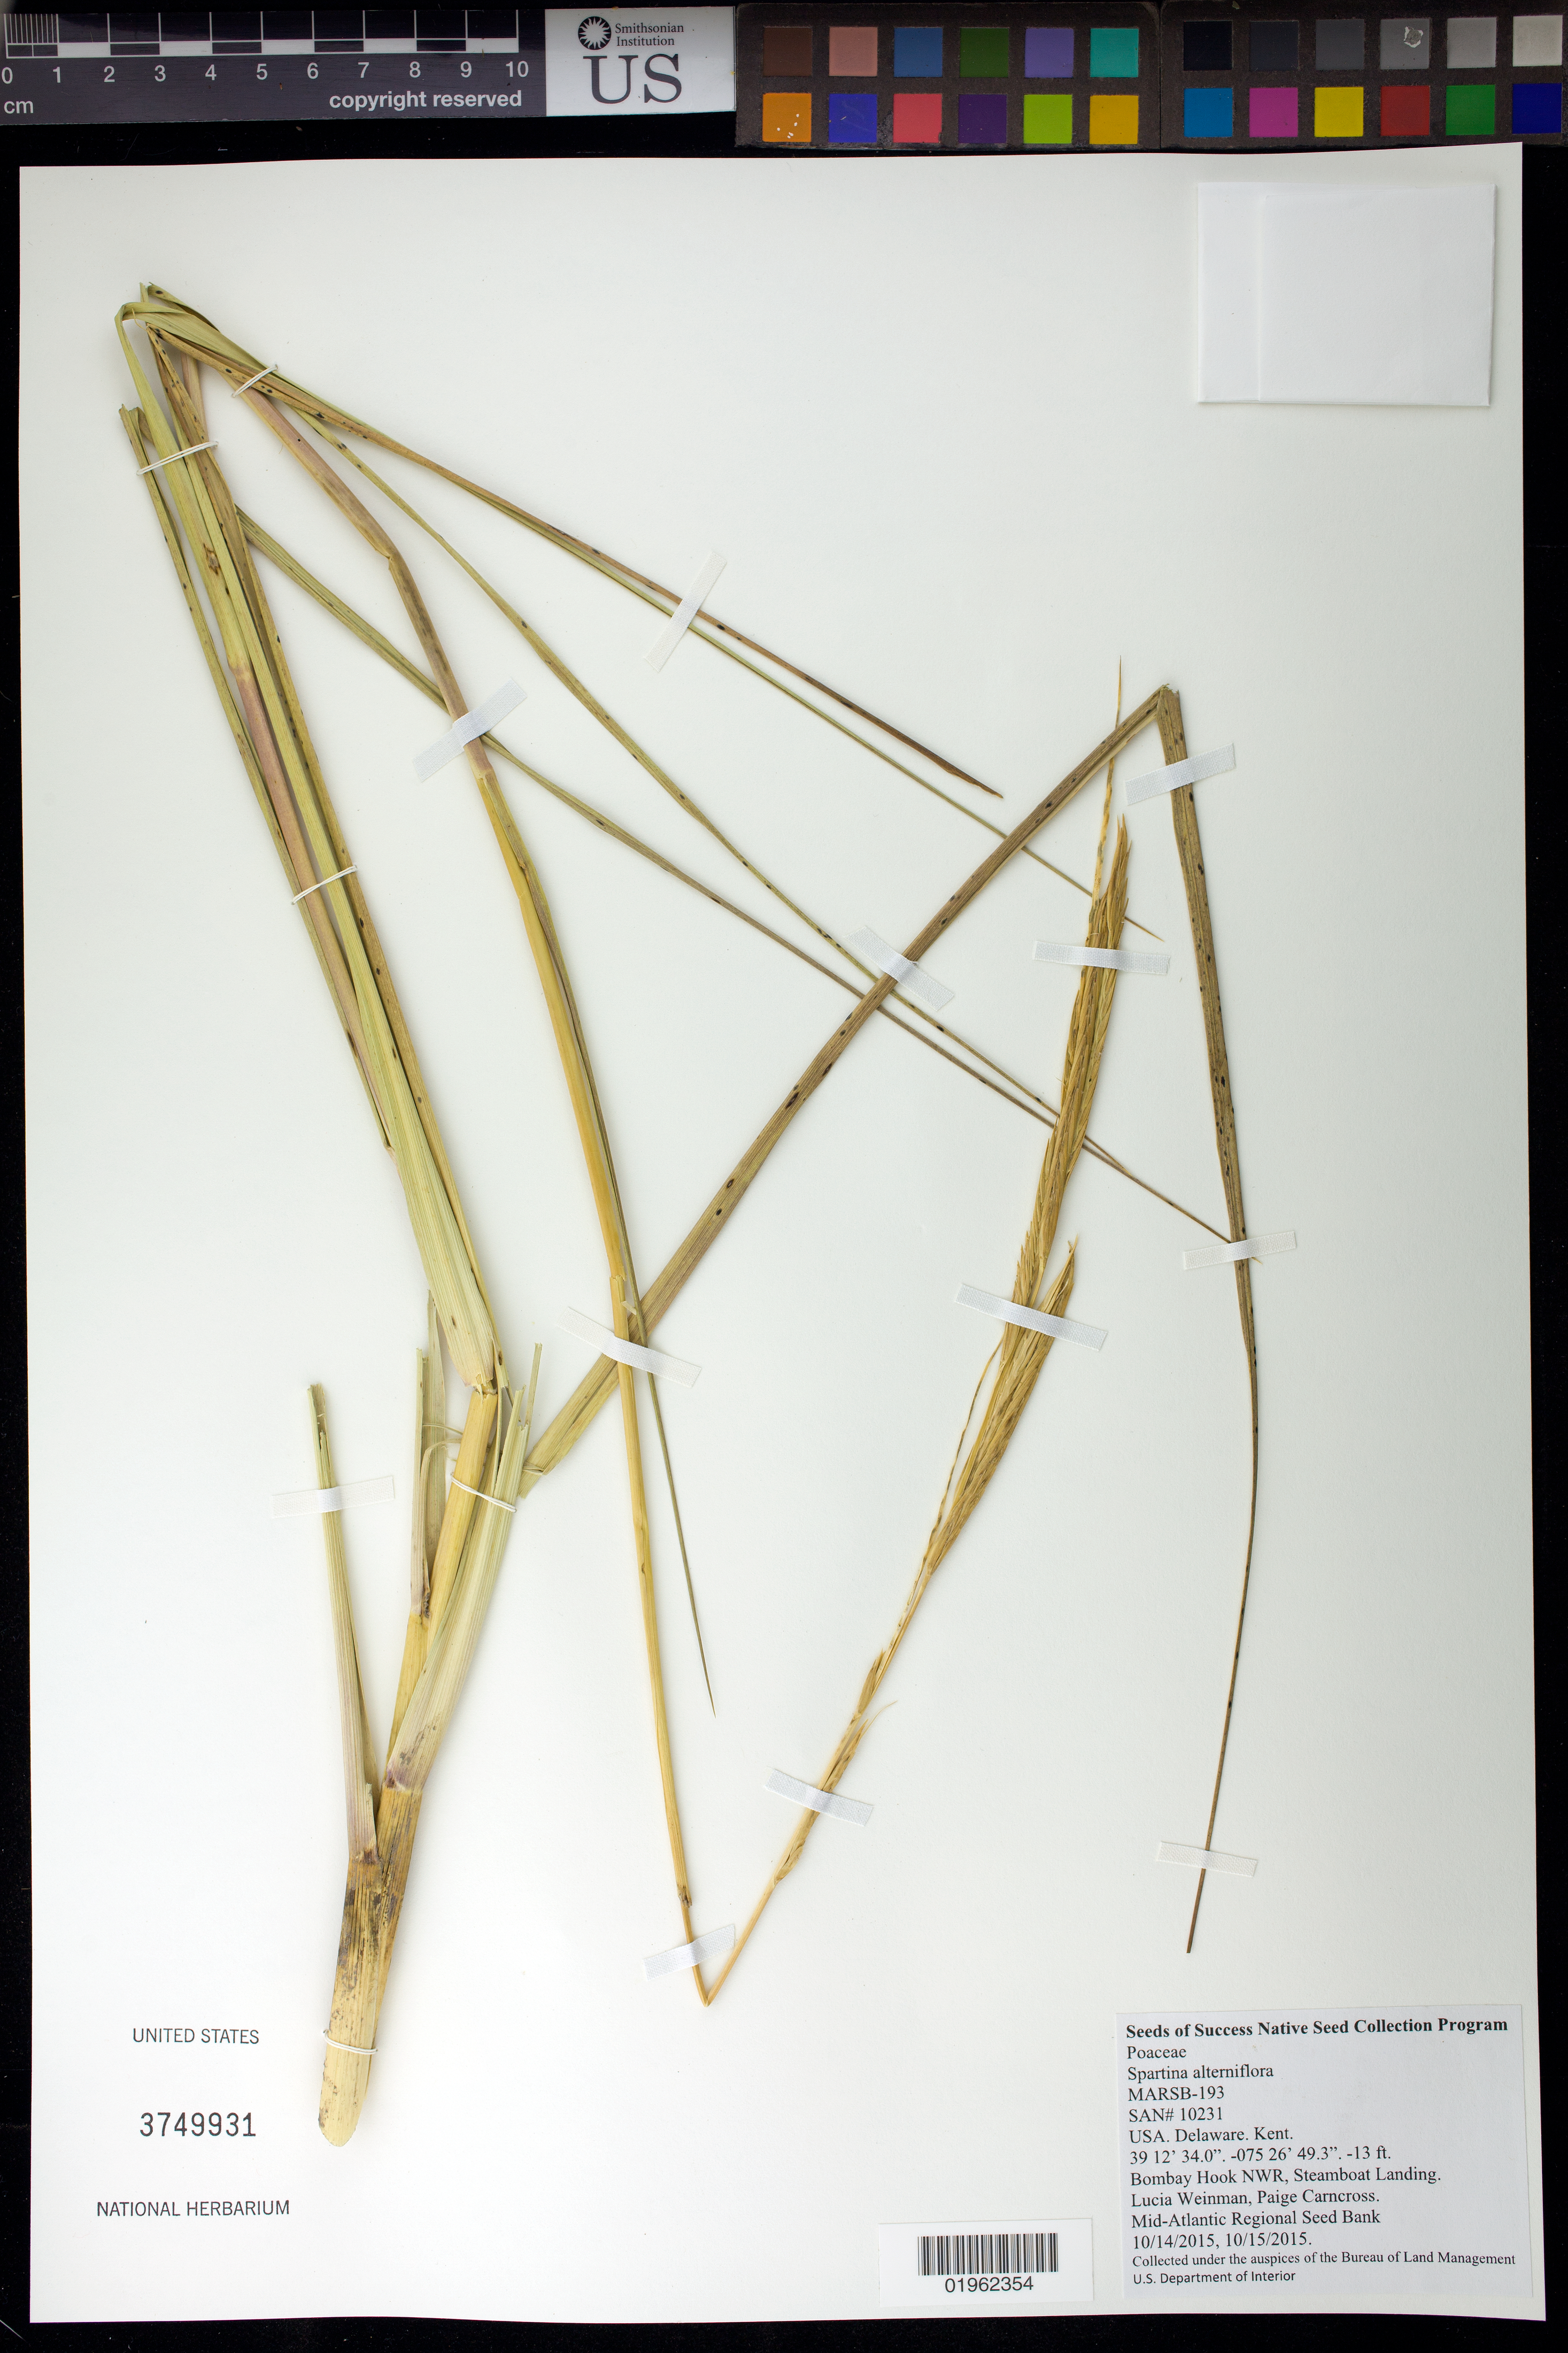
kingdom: Plantae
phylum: Tracheophyta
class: Liliopsida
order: Poales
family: Poaceae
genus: Sporobolus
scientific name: Sporobolus alterniflorus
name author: (Loisel.) P.M. Peterson & Saarela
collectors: L. Weinmann & P. Carncross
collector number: MARSB-193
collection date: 2015-10-14,2015-10-15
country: United States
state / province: Delaware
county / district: Kent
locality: Bombay Hook National Wildlife Refuge, Steamboat Landing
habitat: Atlantic and Gulf Coast High Salt Marsh; Atlantic and Gulf Coast Low Salt Marsh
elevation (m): -4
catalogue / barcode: US 3749931